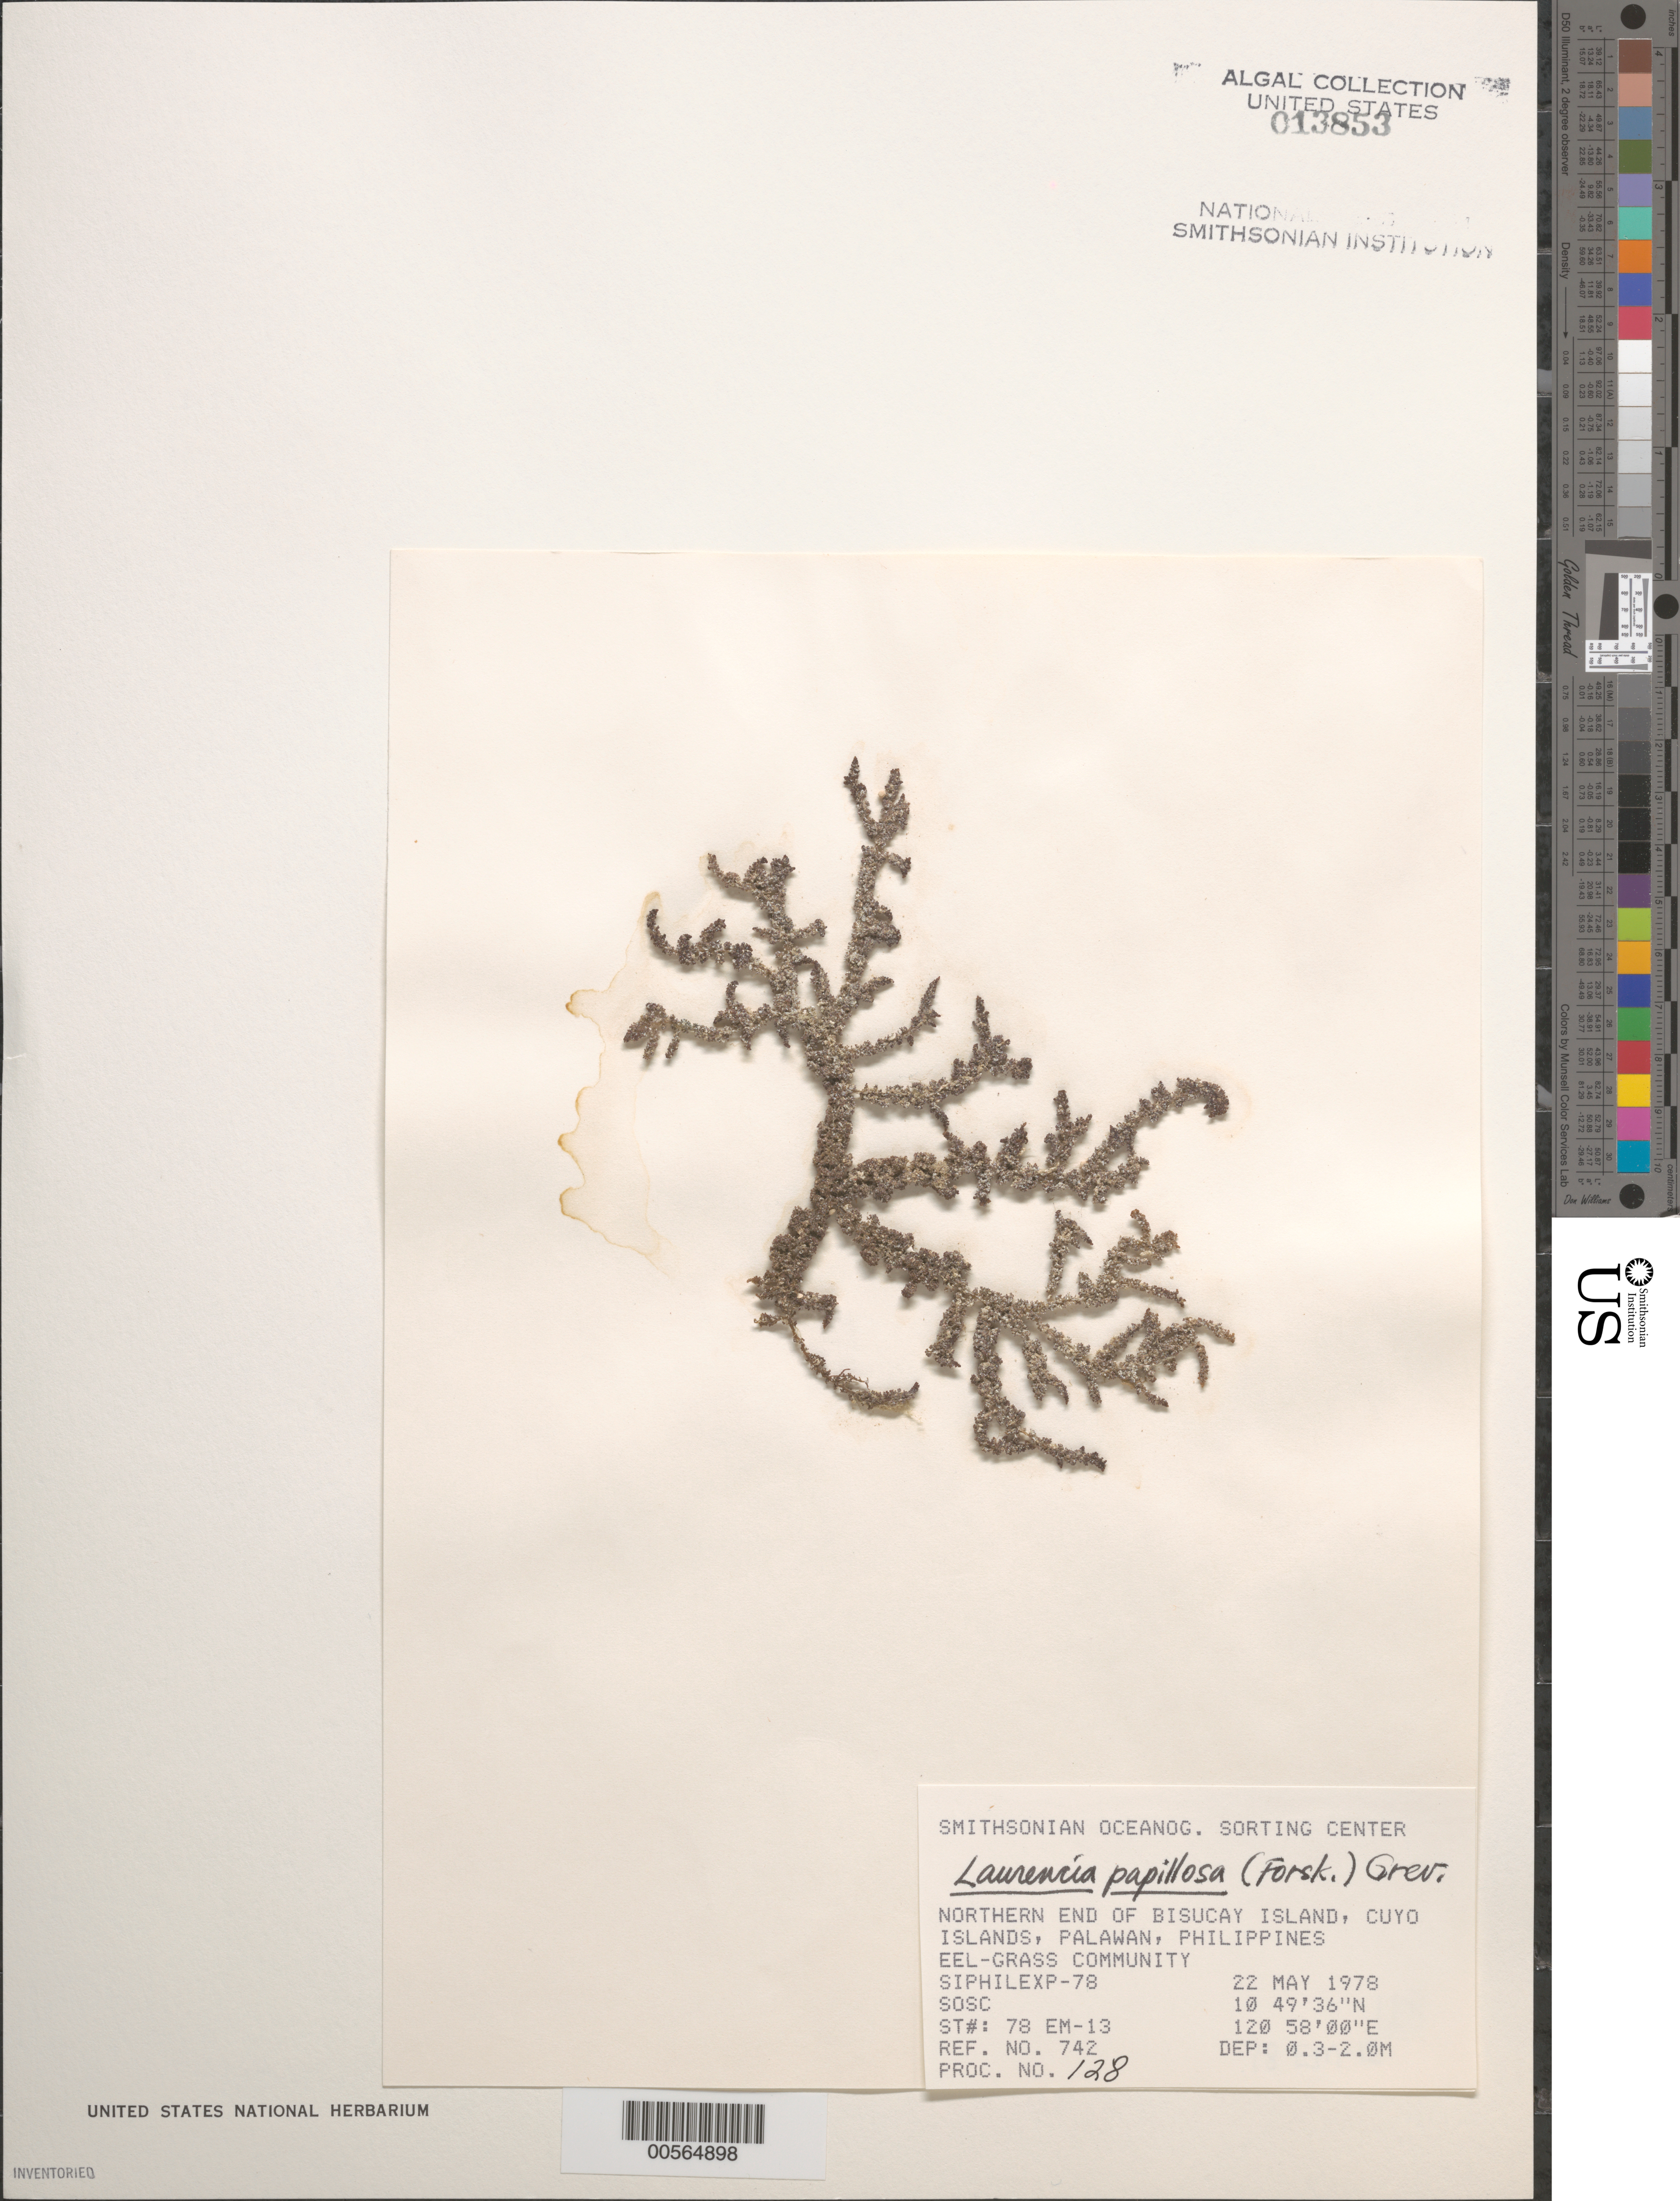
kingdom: Plantae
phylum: Rhodophyta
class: Florideophyceae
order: Ceramiales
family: Rhodomelaceae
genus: Palisada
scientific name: Palisada perforata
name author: (Bory) K.W. Nam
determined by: Algae name updating Project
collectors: SOSC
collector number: Station 78 Em-13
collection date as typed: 22 May 1978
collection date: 1978-05-22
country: Philippines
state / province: Mimaropa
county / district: Palawan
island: Bisucay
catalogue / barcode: US 13853